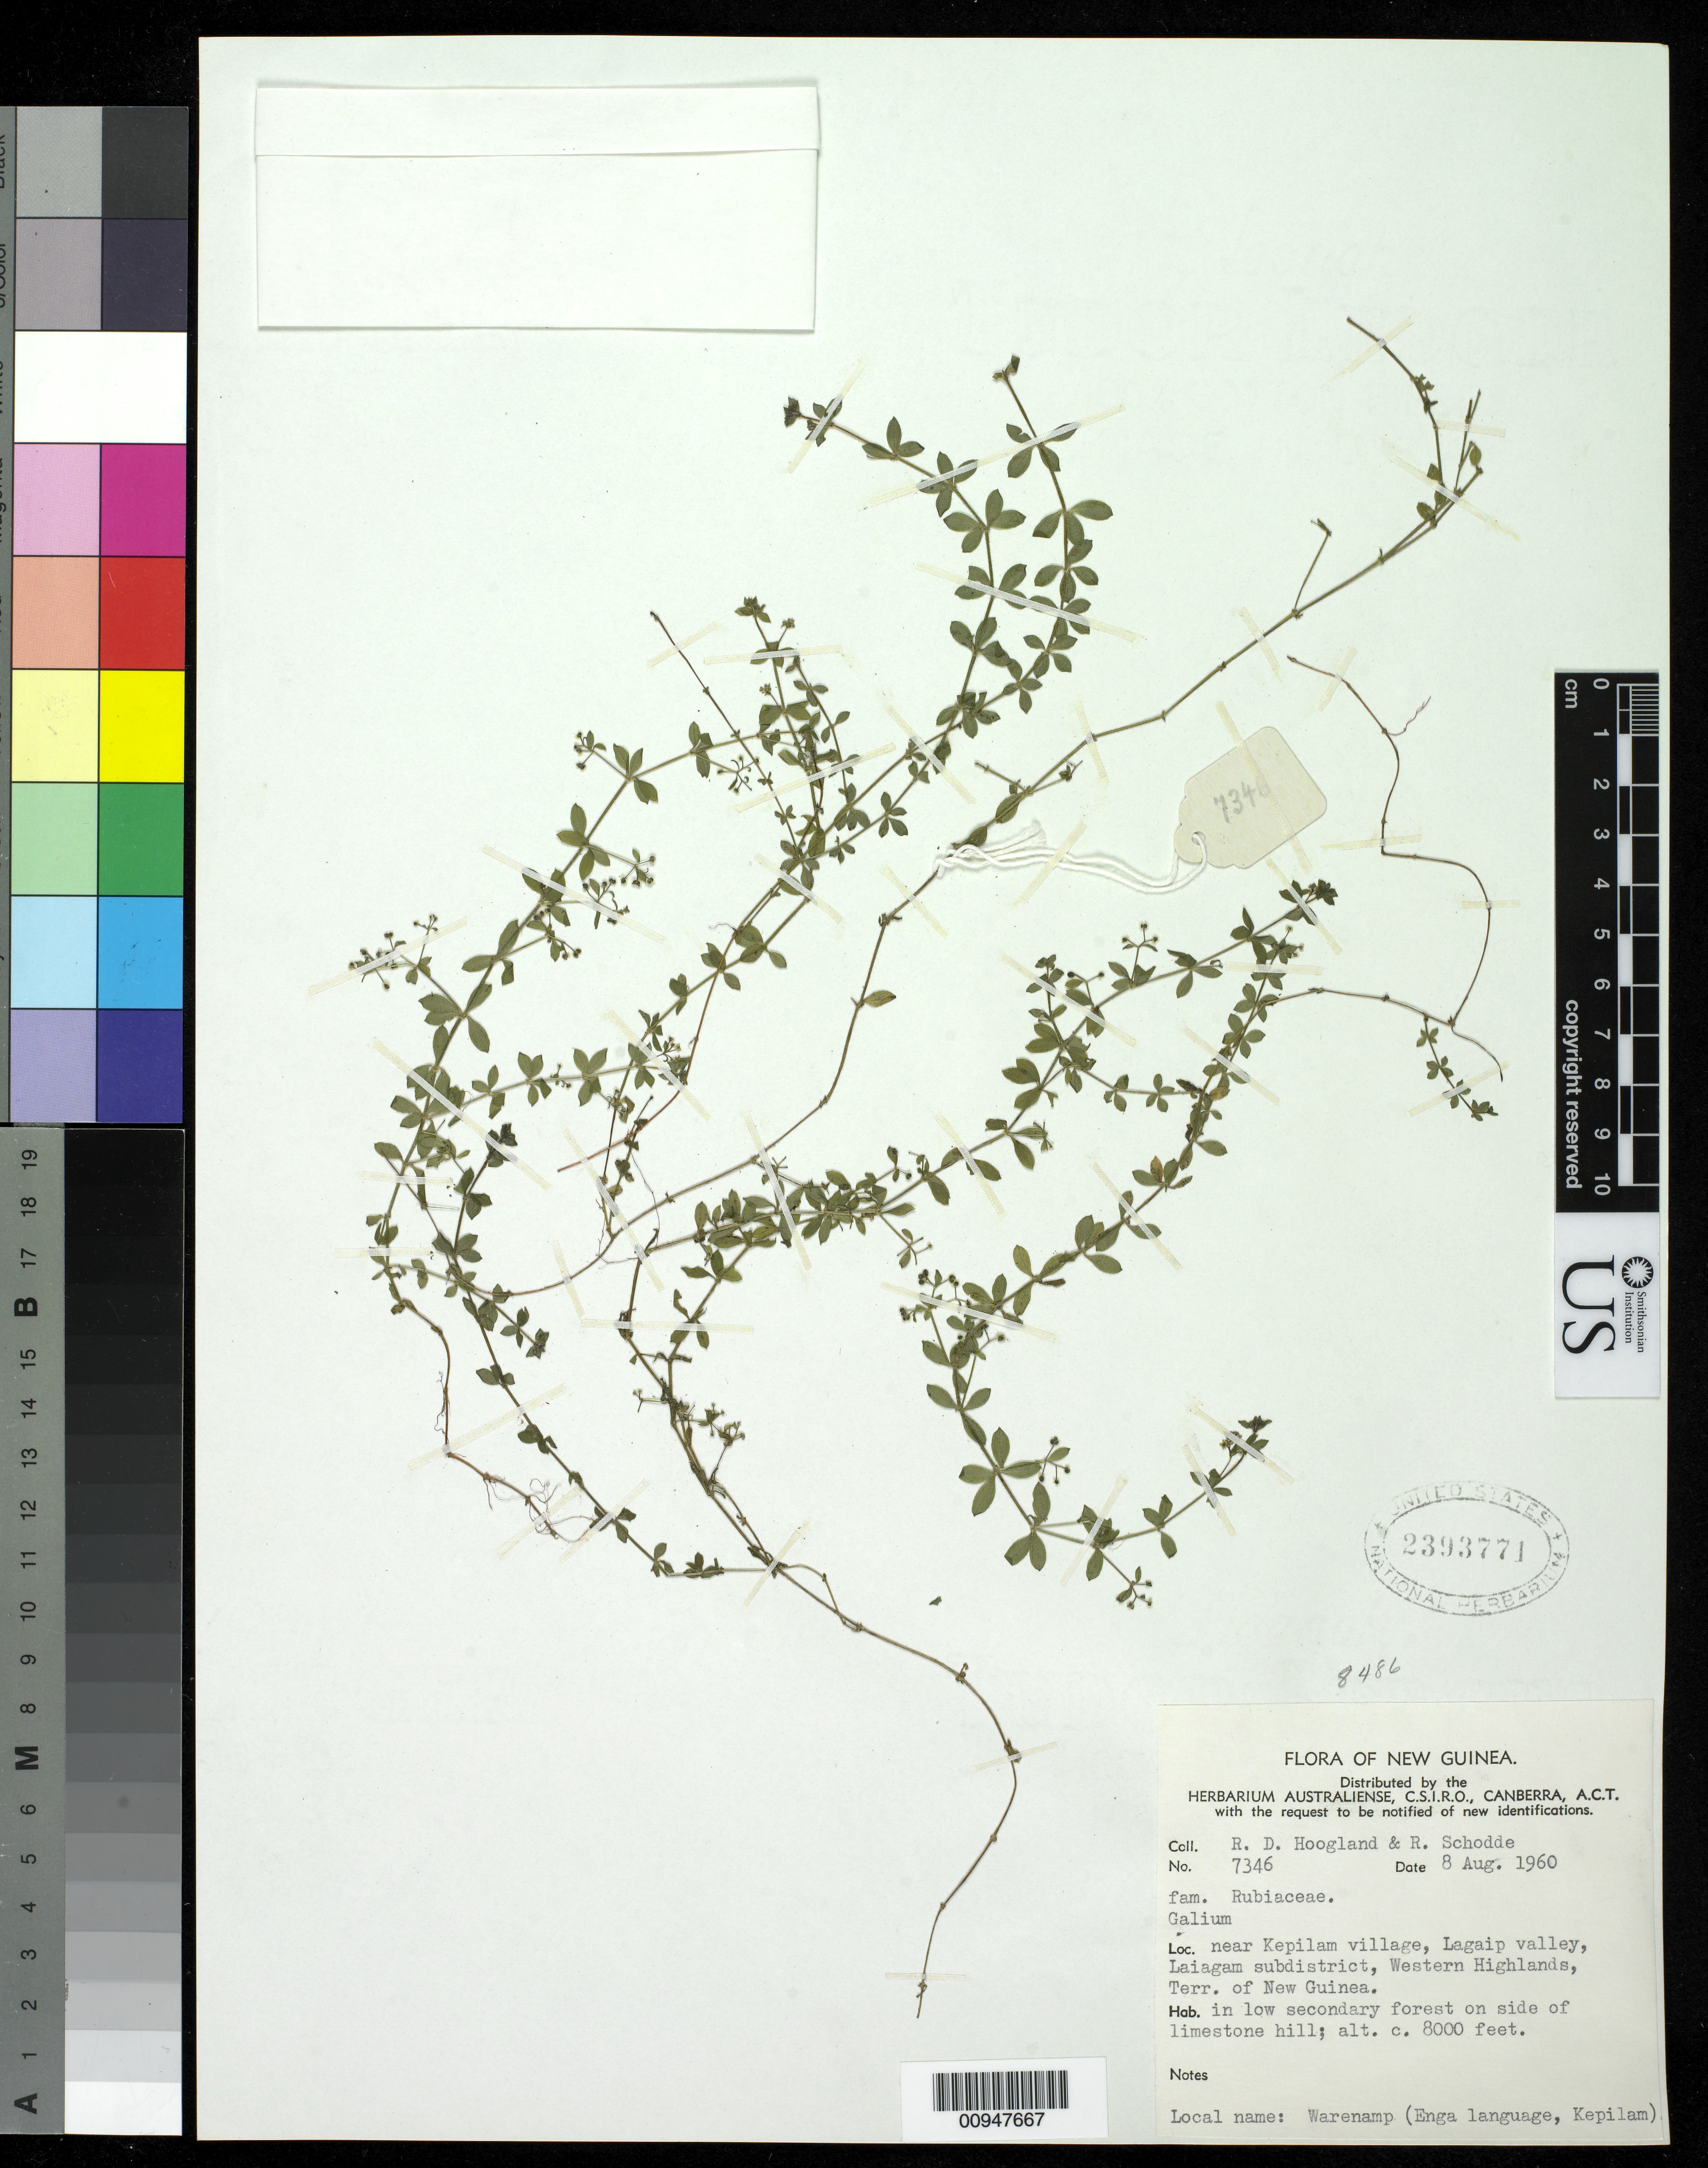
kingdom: Plantae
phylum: Tracheophyta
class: Magnoliopsida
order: Gentianales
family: Rubiaceae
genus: Galium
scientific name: Galium sp.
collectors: R. D. Hoogland & R. Schodde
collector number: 7346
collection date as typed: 08 Aug 1960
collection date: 1960-08-08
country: Papua New Guinea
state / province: Enga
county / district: Laiagam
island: New Guinea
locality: near Kepilam vilage, lagaip valley, Laiagam subdistrict, Western Highlands, Terr., of New Guinea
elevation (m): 2438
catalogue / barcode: US 2393771